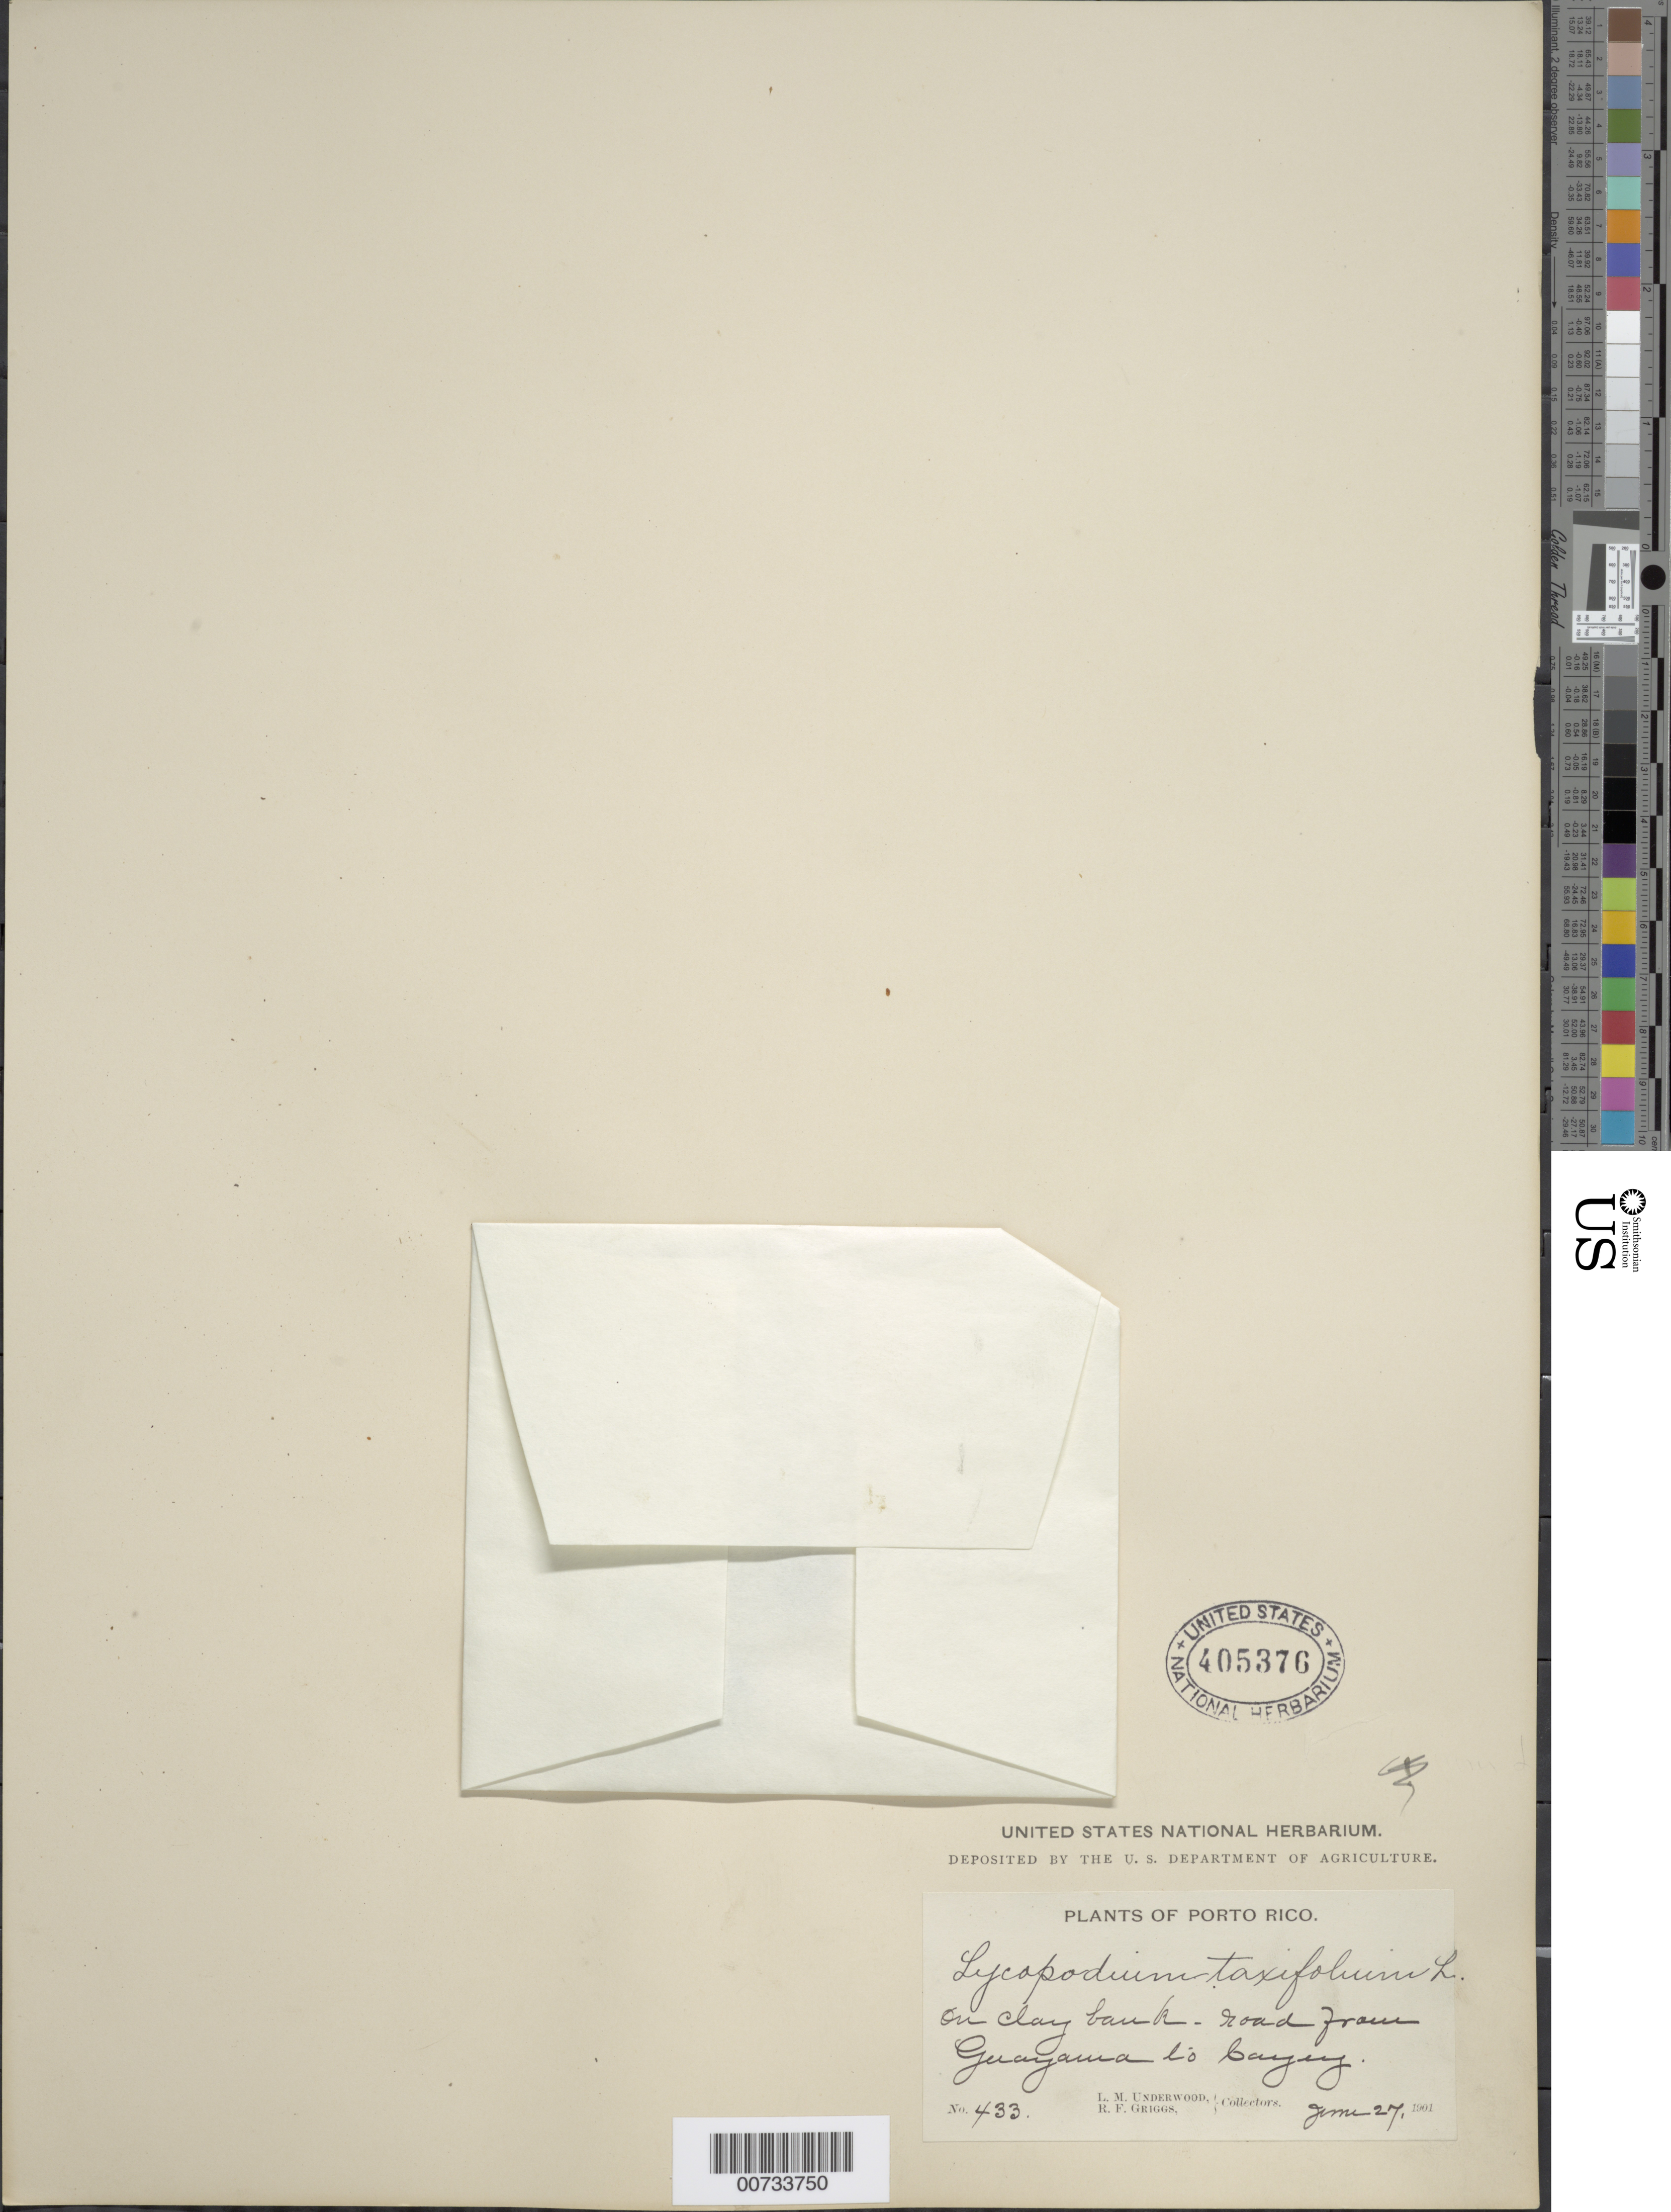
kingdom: Plantae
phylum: Tracheophyta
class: Lycopodiopsida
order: Lycopodiales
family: Lycopodiaceae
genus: Phlegmariurus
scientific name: Phlegmariurus taxifolius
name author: (Sw.) Á. Löve & D. Löve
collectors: L. M. Underwood & R. F. Griggs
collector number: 433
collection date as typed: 27 Jun 1901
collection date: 1901-06-27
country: Puerto Rico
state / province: Cayey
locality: Guayama to Cayey, road from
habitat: On clay bank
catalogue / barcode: US 405376